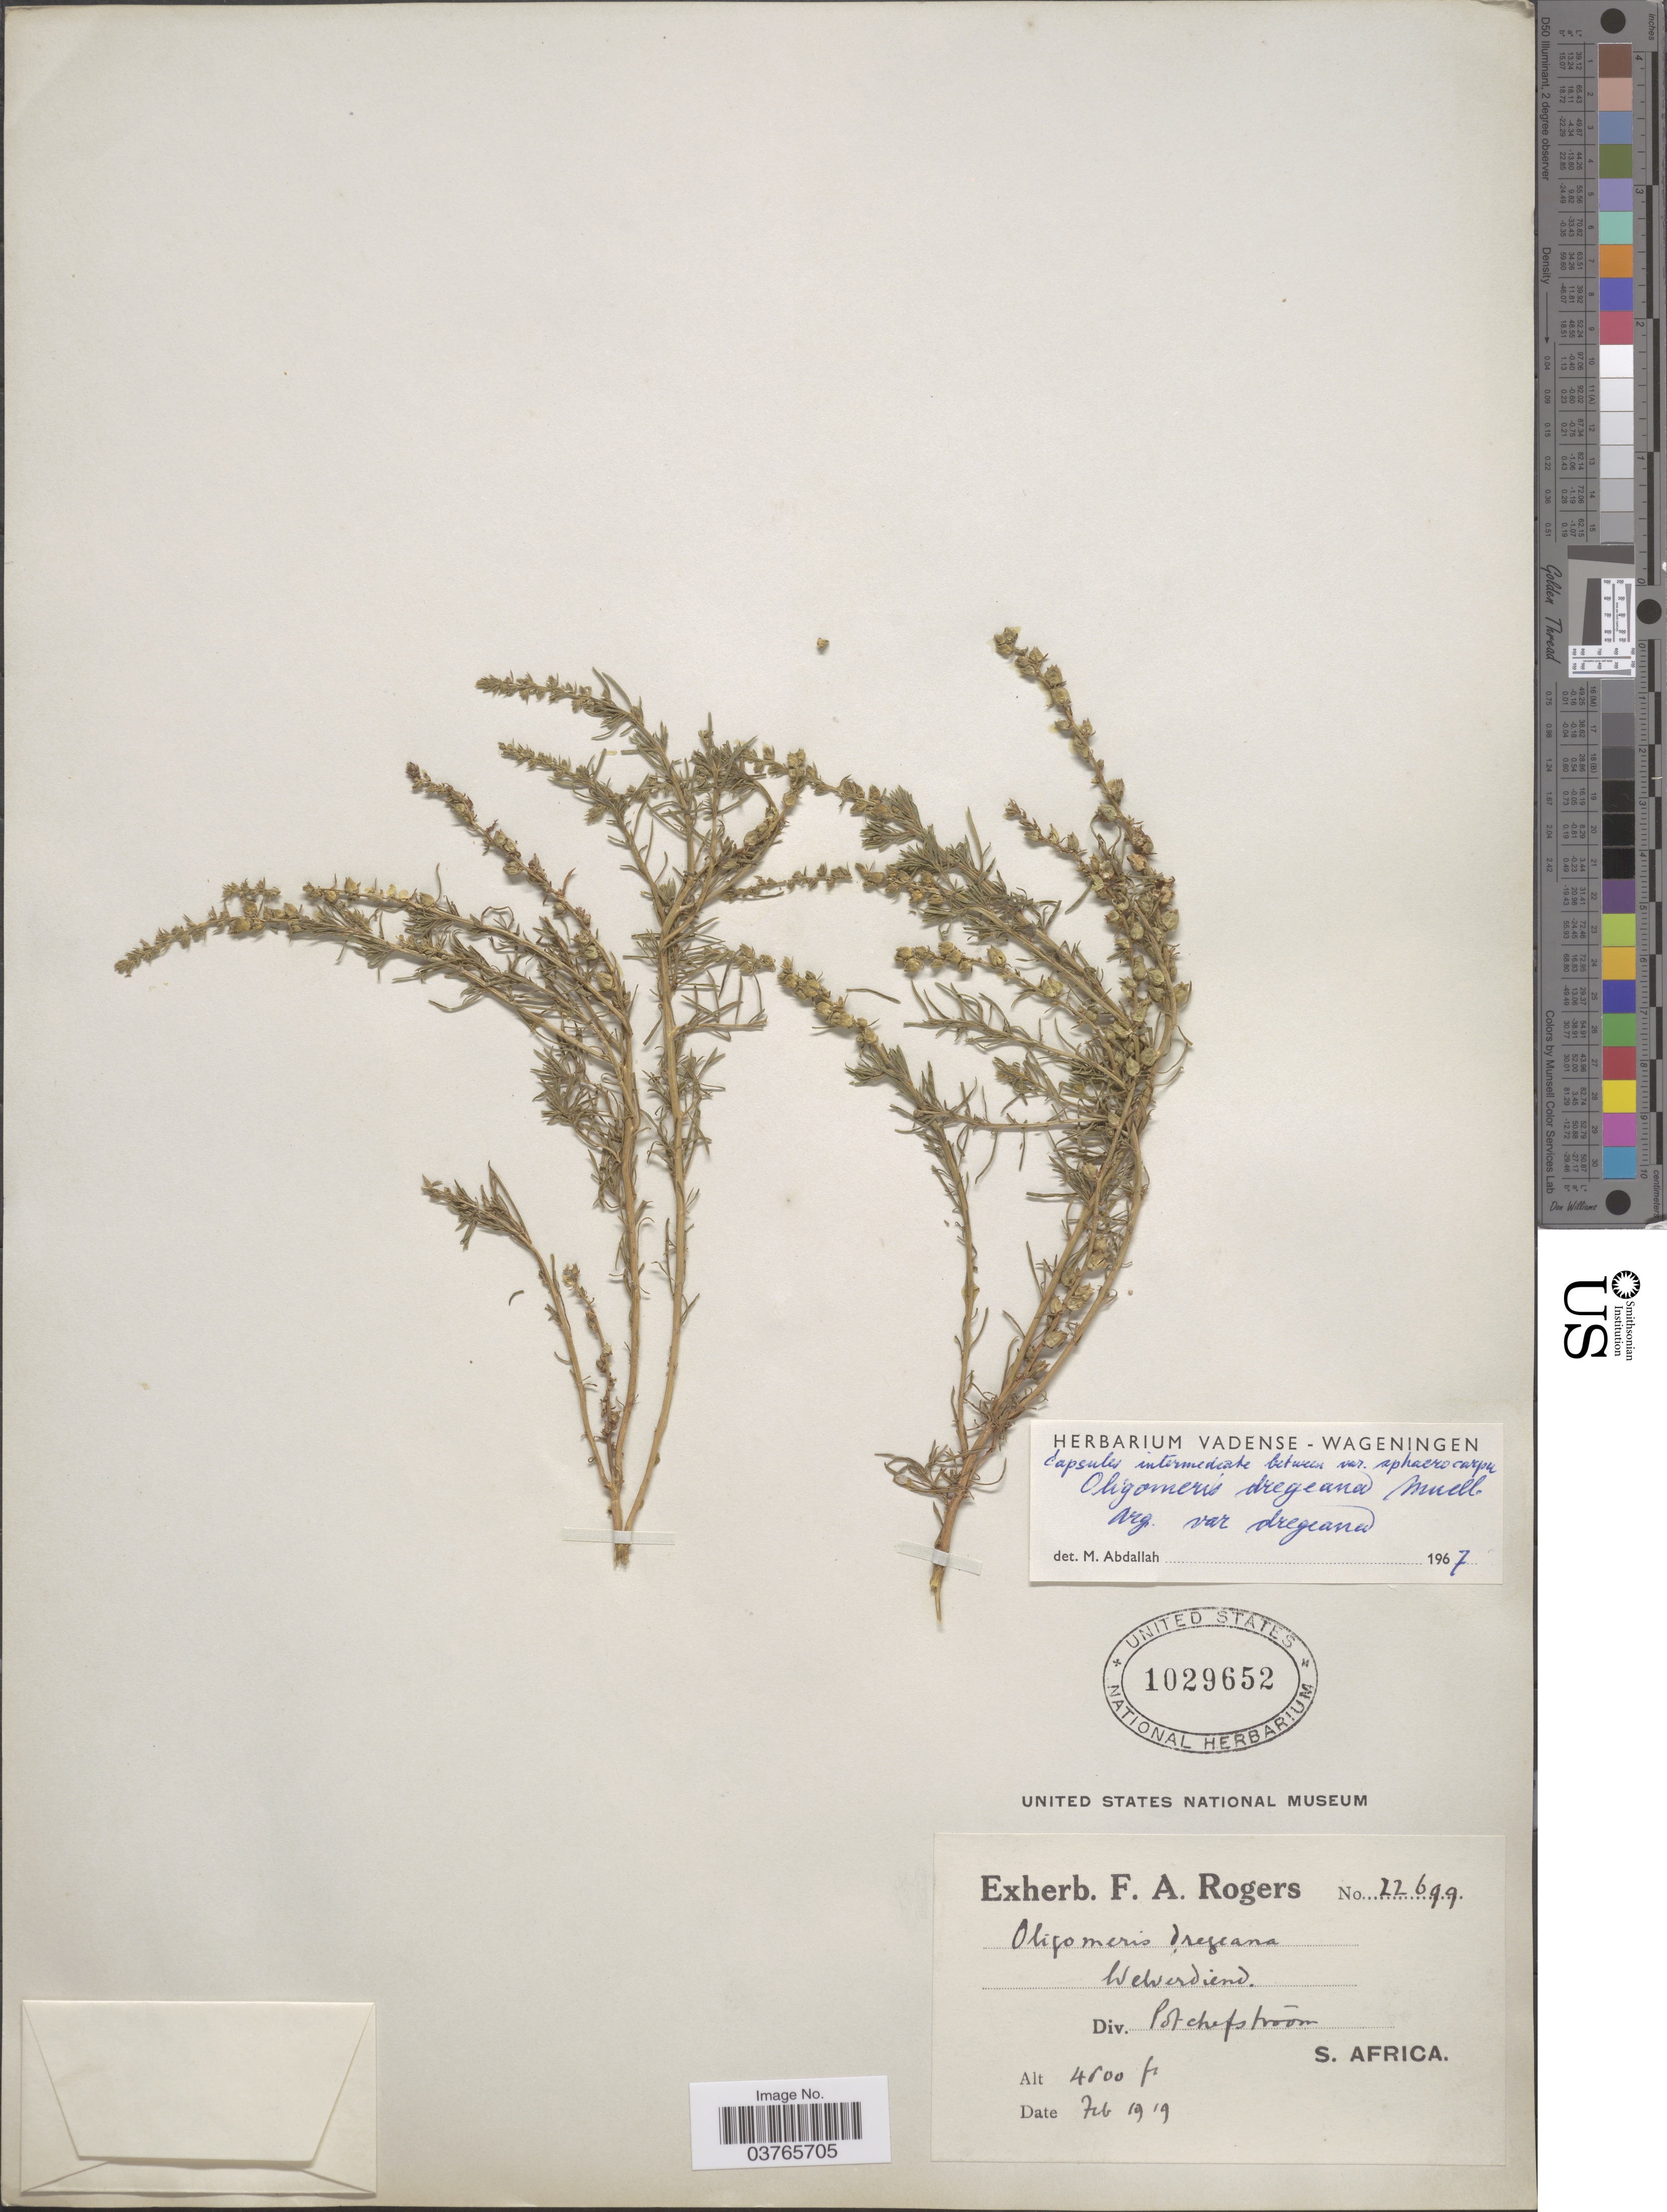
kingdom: Plantae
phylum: Tracheophyta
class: Magnoliopsida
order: Brassicales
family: Resedaceae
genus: Oligomeris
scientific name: Oligomeris dregeana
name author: (Müll. Arg.) Müll. Arg.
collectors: ex herb. F. A. Rogers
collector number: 22699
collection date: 1919-02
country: South Africa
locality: Div. Potchefstroom. S. Africa.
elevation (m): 1463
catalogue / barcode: US 1029652